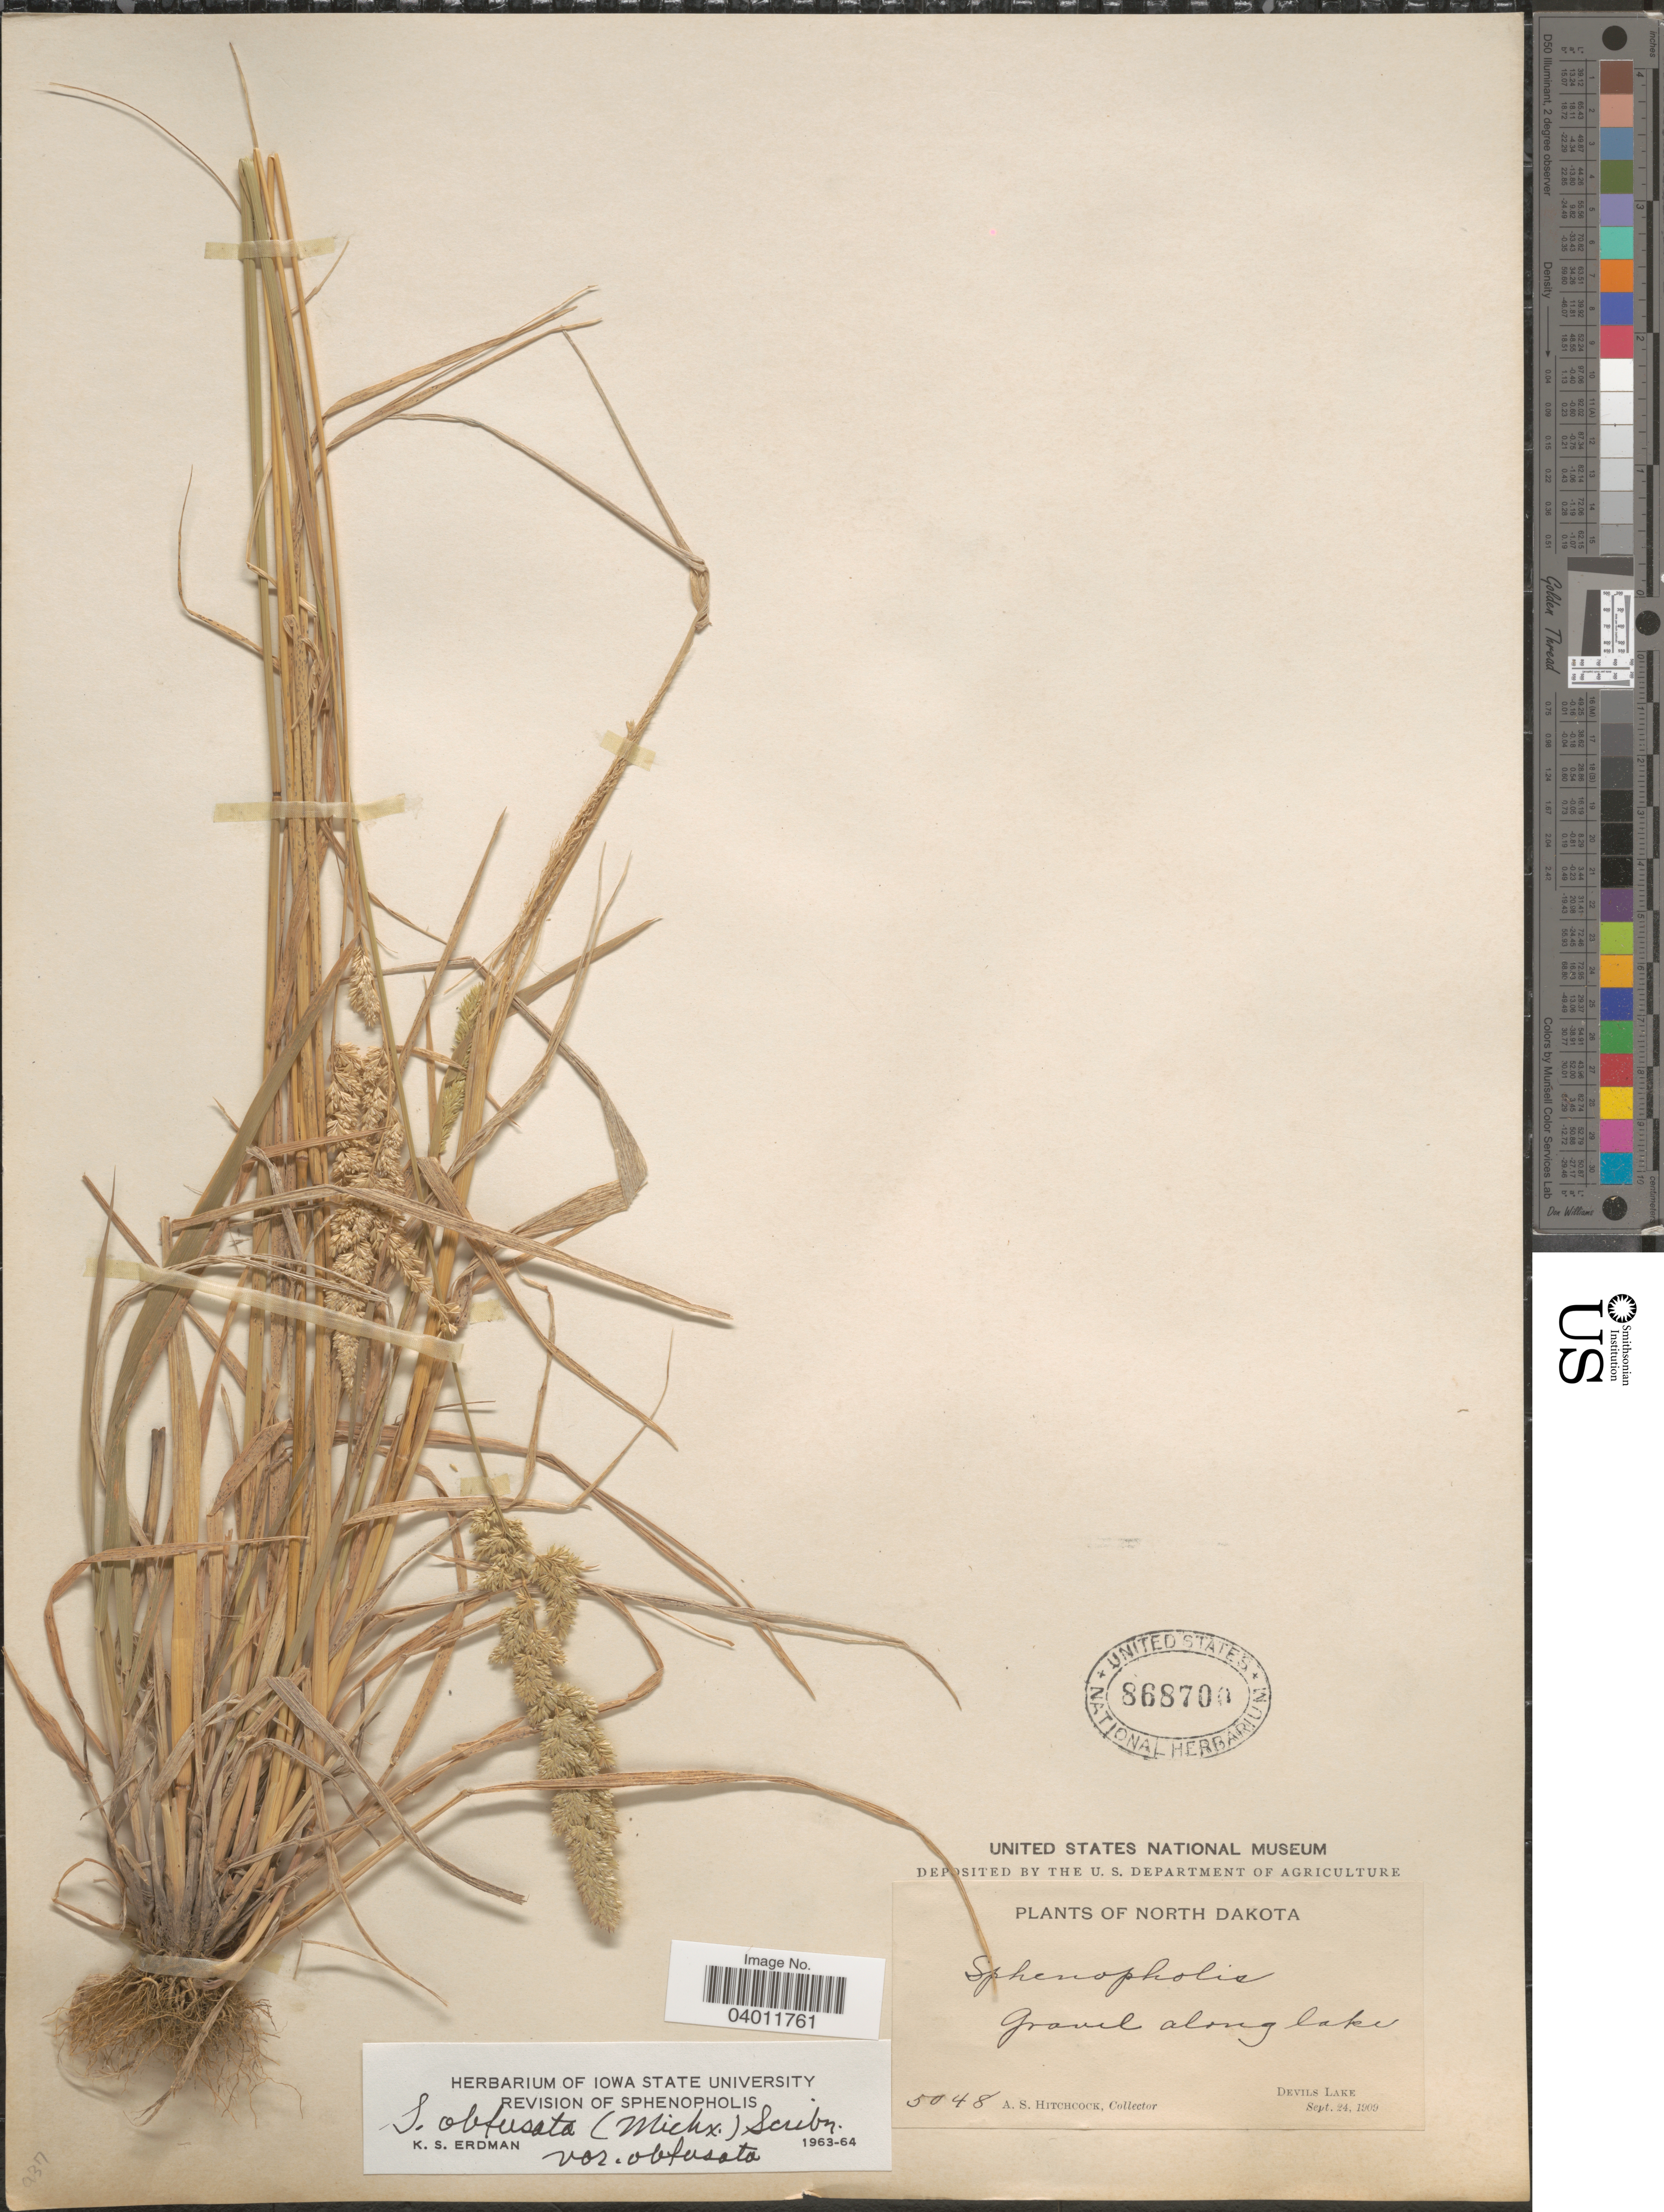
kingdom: Plantae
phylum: Tracheophyta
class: Liliopsida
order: Poales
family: Poaceae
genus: Sphenopholis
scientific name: Sphenopholis obtusata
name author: (Michx.) Scribn.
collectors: A. S. Hitchcock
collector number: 5048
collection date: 1909-09-24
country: United States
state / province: North Dakota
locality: Gravel along lake. Devils Lake.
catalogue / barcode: US 868700